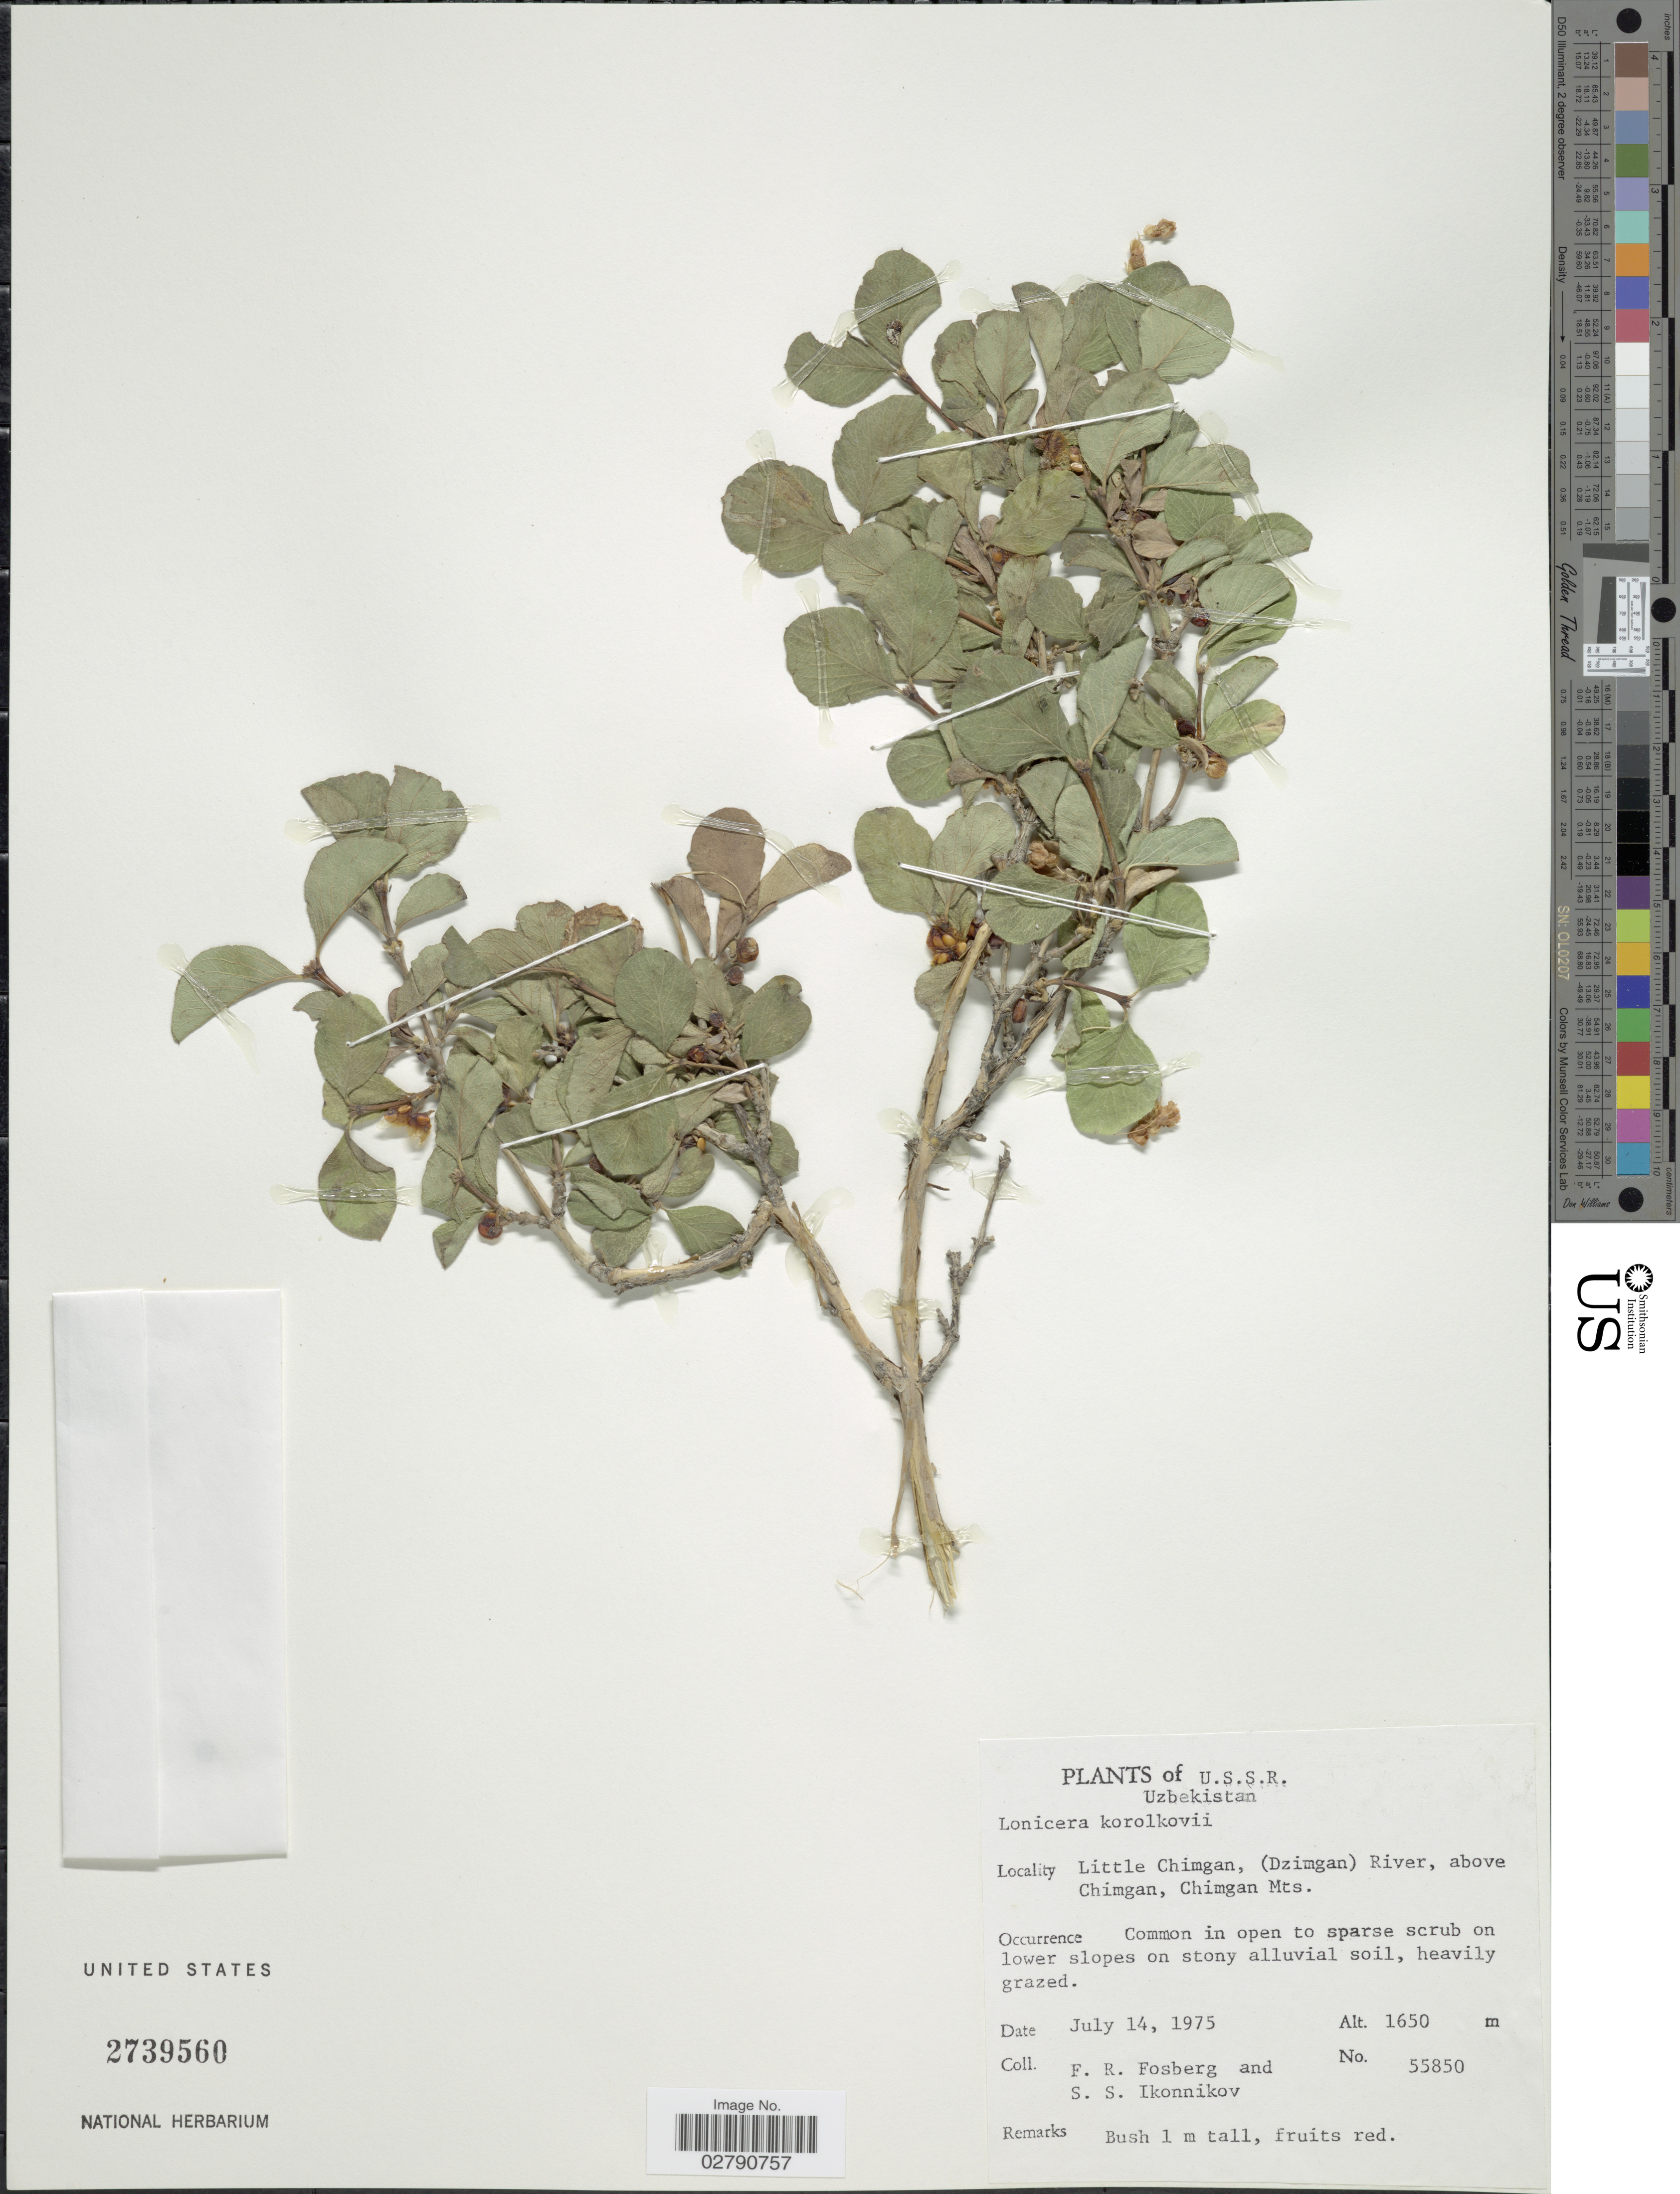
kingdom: Plantae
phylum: Tracheophyta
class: Magnoliopsida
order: Dipsacales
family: Caprifoliaceae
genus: Lonicera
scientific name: Lonicera korolkowi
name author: Stapf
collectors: F. R. Fosberg & S. Ikonnikov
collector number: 55850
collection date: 1975-07-14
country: Uzbekistan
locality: U.S.S.R. Little Chimgan, (Dzimgan) River, above Chimgan, Chimgan Mts.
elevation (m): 1650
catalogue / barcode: US 2739560